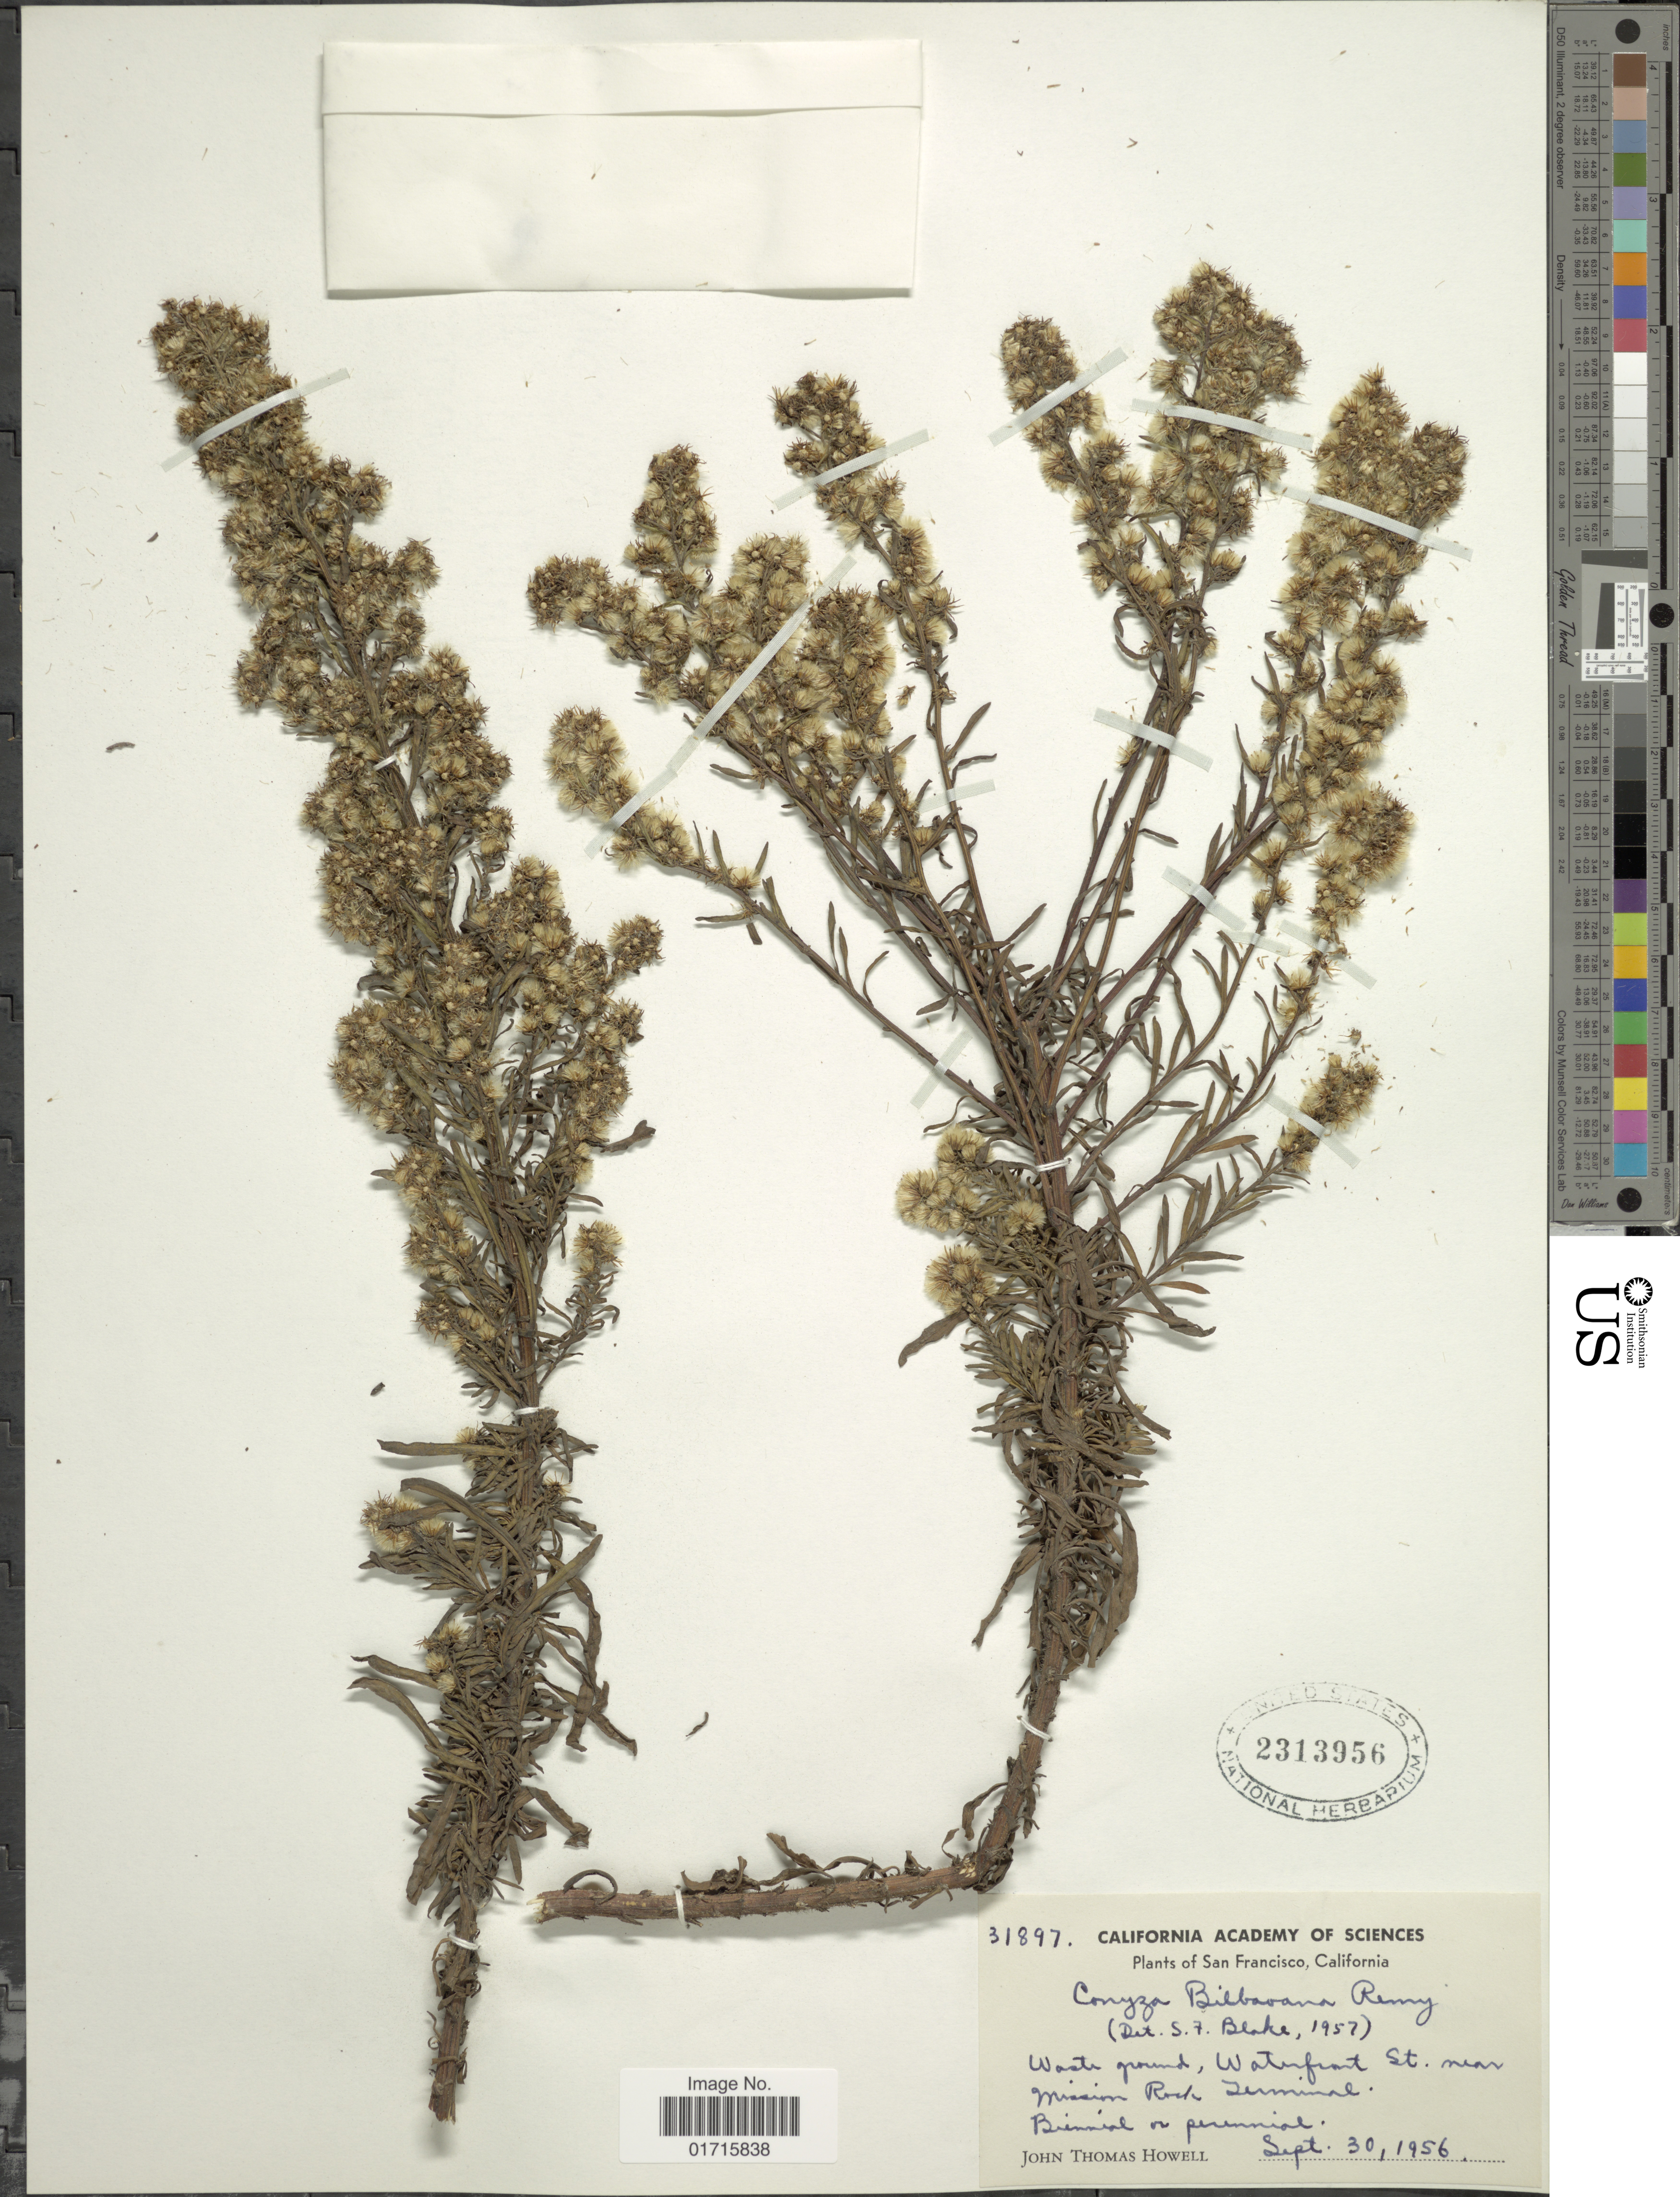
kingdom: Plantae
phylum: Tracheophyta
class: Magnoliopsida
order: Asterales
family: Asteraceae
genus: Conyza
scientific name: Conyza bilbaoana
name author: J. Rémy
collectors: J. T. Howell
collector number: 31897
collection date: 1956-09-30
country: United States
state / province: California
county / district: San Francisco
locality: San Francisco, California. Waste ground, Waterfront St. near Mission Rock Terminal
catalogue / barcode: US 2313956